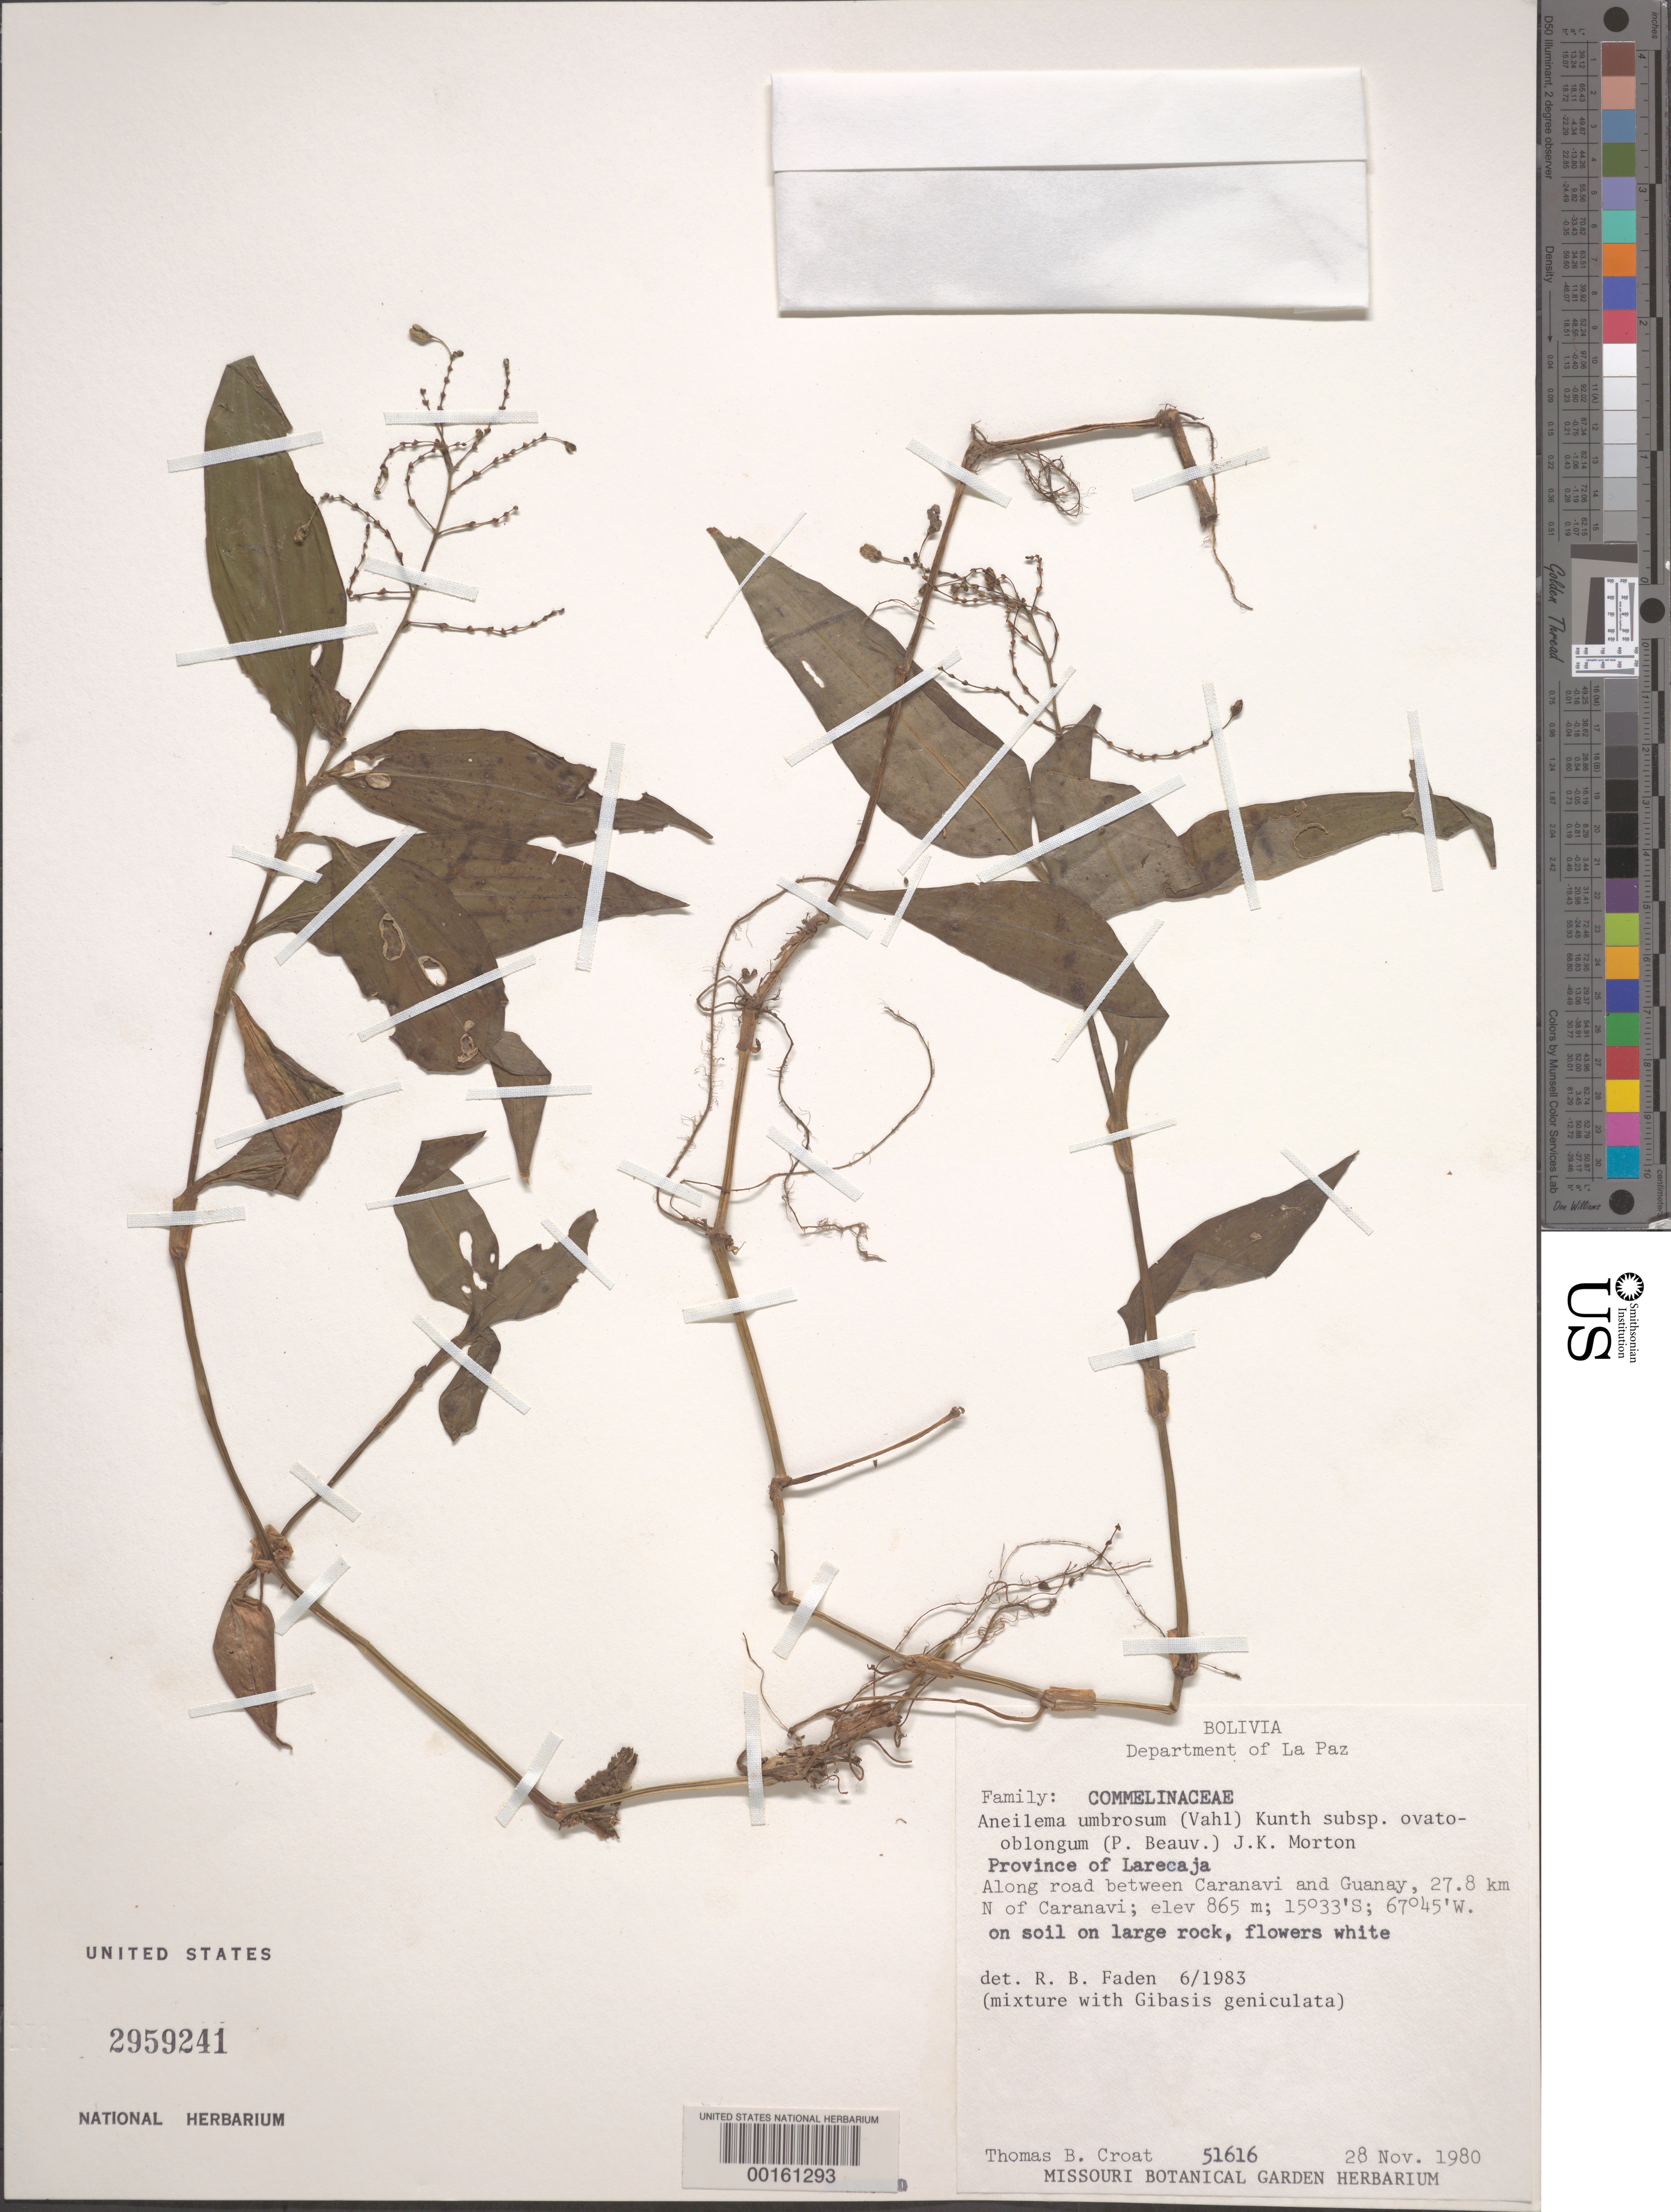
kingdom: Plantae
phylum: Tracheophyta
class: Liliopsida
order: Commelinales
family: Commelinaceae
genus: Aneilema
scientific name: Aneilema umbrosum subsp. ovato-oblongum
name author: (P. Beauv.) J.K. Morton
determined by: Faden, Robert B., (US), Smithsonian Institution - National Museum of Natural History (UNITED STATES)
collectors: T. B. Croat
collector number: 51616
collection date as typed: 28 Nov 1980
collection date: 1980-11-28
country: Bolivia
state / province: La Paz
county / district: Larecaja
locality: N of Caranavi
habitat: Soil on large rock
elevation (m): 865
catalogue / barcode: US 2959241